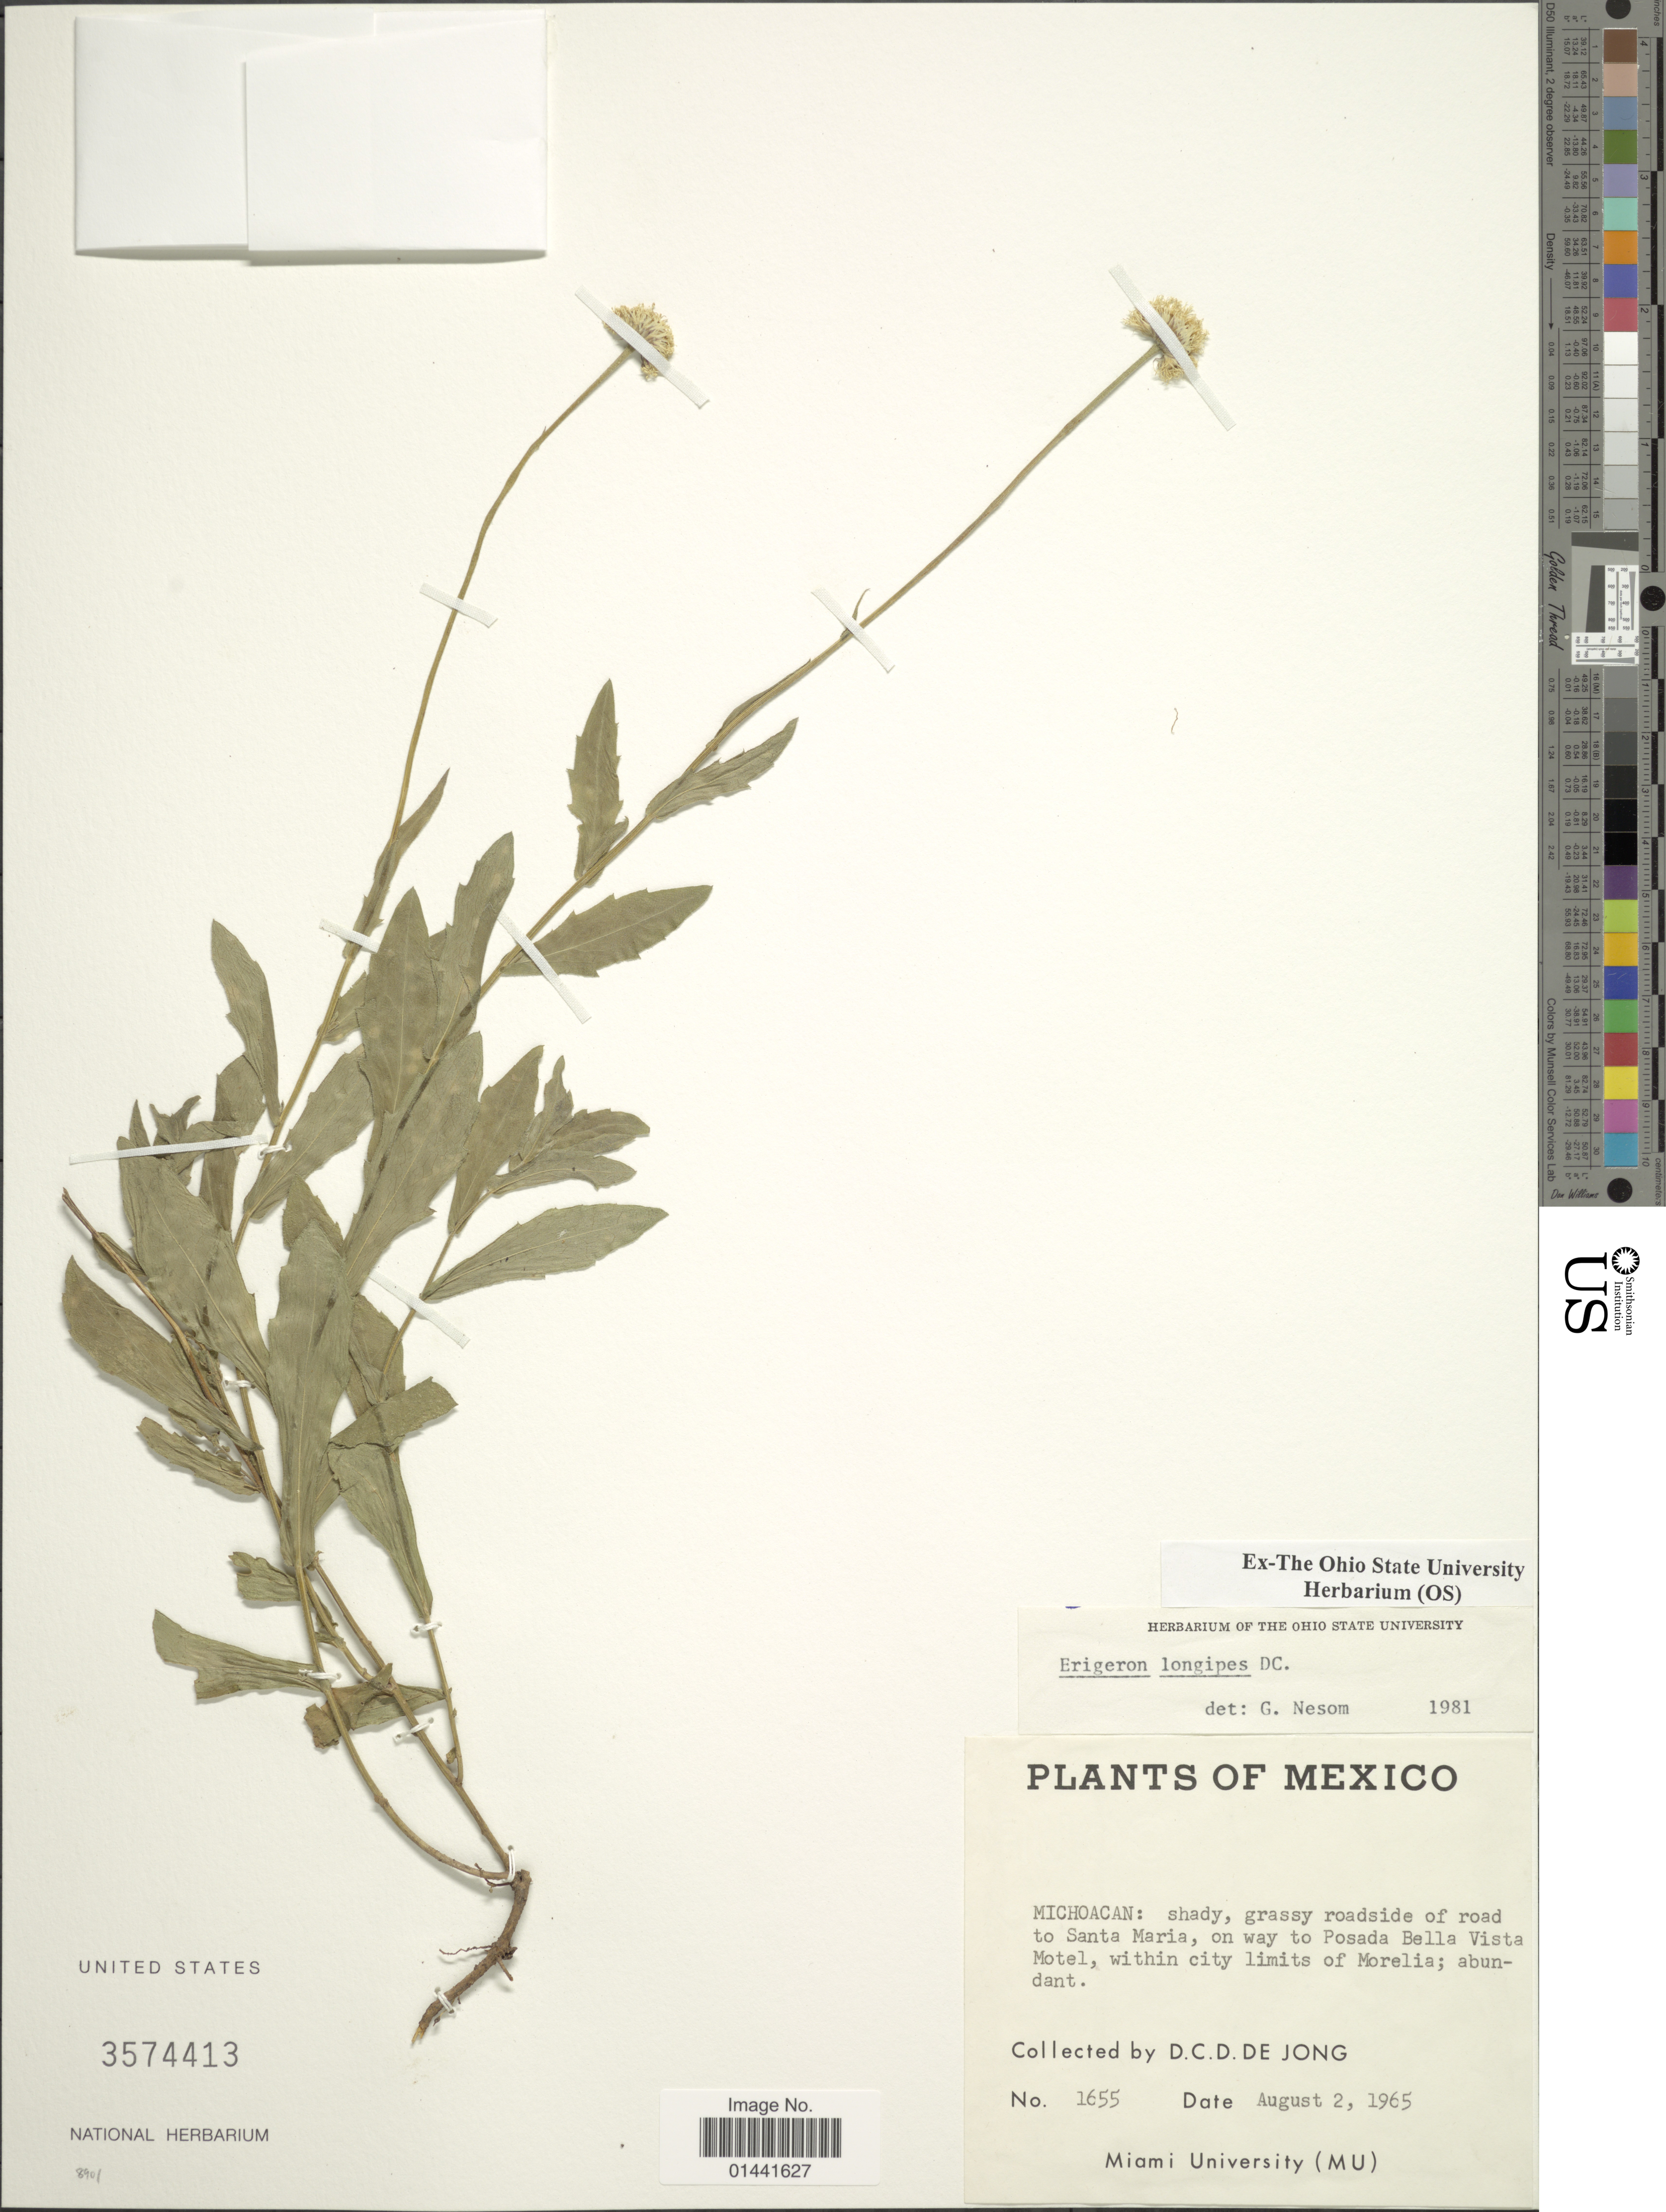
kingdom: Plantae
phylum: Tracheophyta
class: Magnoliopsida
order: Asterales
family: Asteraceae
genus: Erigeron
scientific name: Erigeron longipes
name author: DC.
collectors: D. De Jong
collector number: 1655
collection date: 1965-08-02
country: Mexico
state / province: Michoacán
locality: Shady, grassy roadside of road to Santa Maria, on way to Posada Bella Vista Motel, within city limits of Morelia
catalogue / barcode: US 3574413